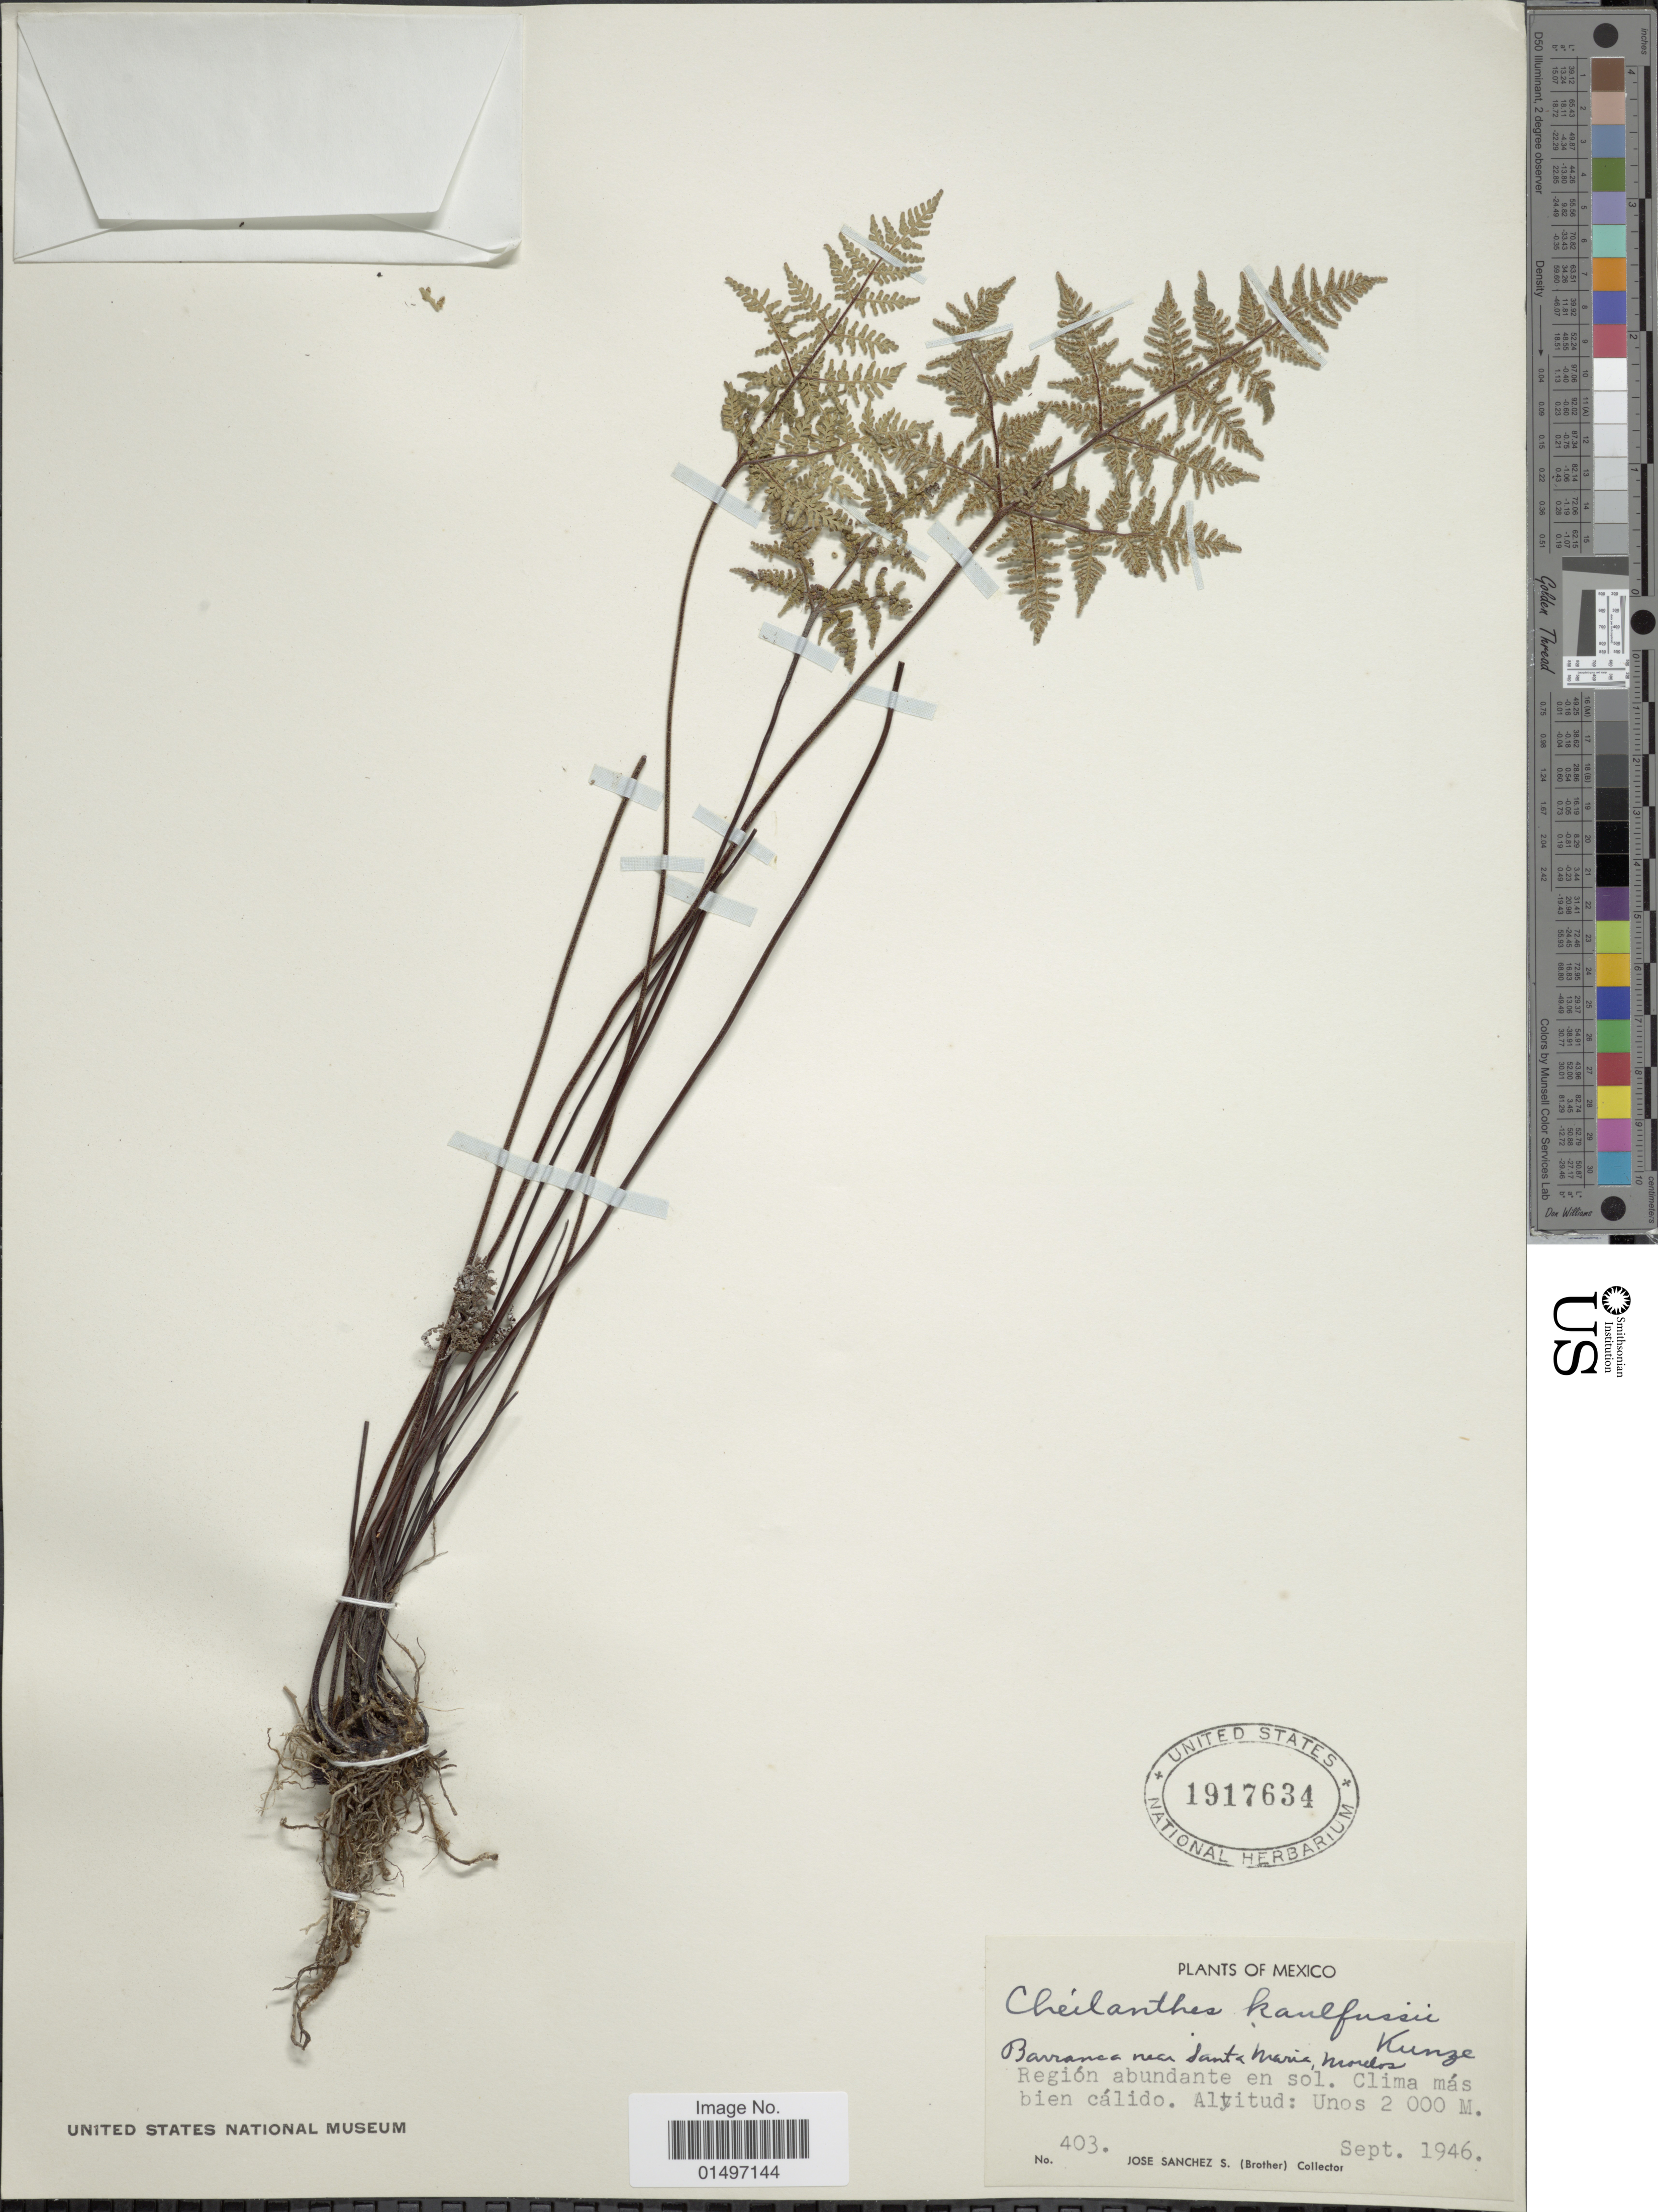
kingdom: Plantae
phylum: Tracheophyta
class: Polypodiopsida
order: Polypodiales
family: Pteridaceae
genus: Gaga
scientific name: Gaga kaulfussii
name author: (Kunze) Fay W. Li & Windham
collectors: J. Sanchez S.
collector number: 403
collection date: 1946-09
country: Mexico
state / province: Morelos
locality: Mexico, Barranca near Santa Maria.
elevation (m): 2000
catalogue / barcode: US 1917634